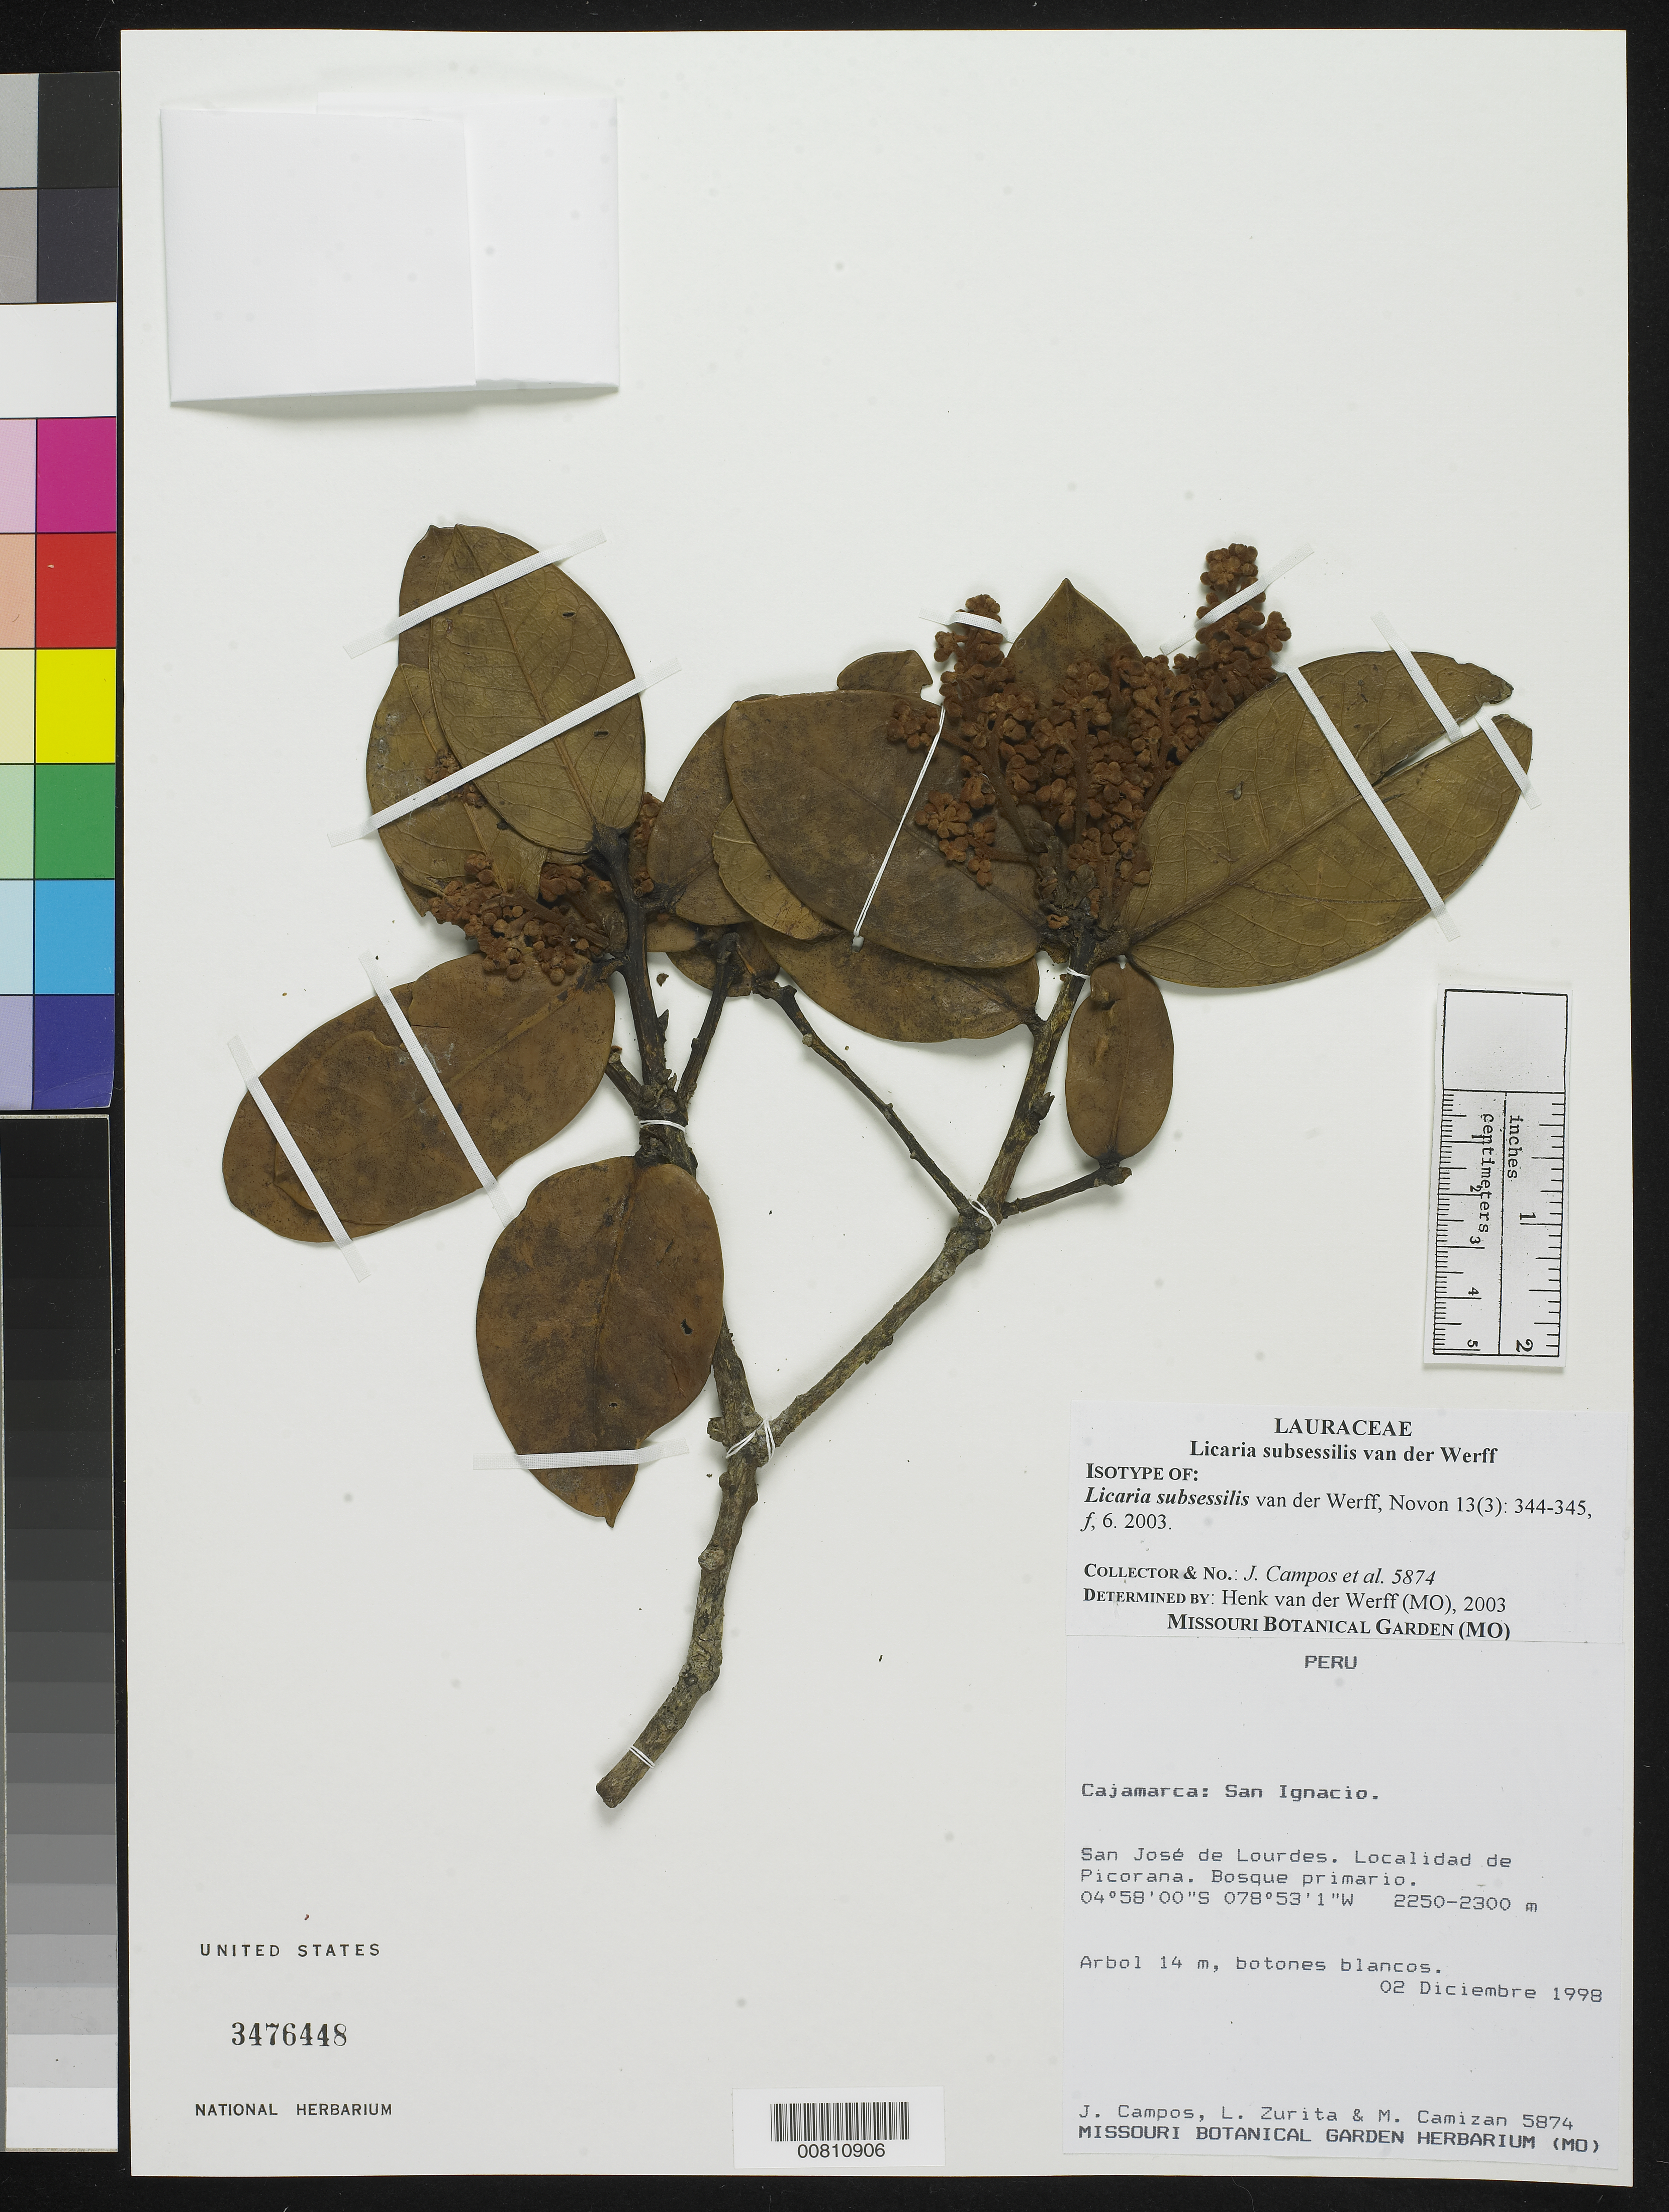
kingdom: Plantae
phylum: Tracheophyta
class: Magnoliopsida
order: Laurales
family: Lauraceae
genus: Licaria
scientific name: Licaria subsessilis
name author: van der Werff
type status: Isotype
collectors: J. Campos, L. Zurita & M. Camizan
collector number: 5874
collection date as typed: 02 Dec 1998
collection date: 1998-12-02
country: Peru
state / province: Cajamarca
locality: Cajamarca: San Ignacio. San José de Lourdes. Localidad de Picorana.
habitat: Bosque primario.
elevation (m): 2250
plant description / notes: Holotype at MO.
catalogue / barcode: US 3476448